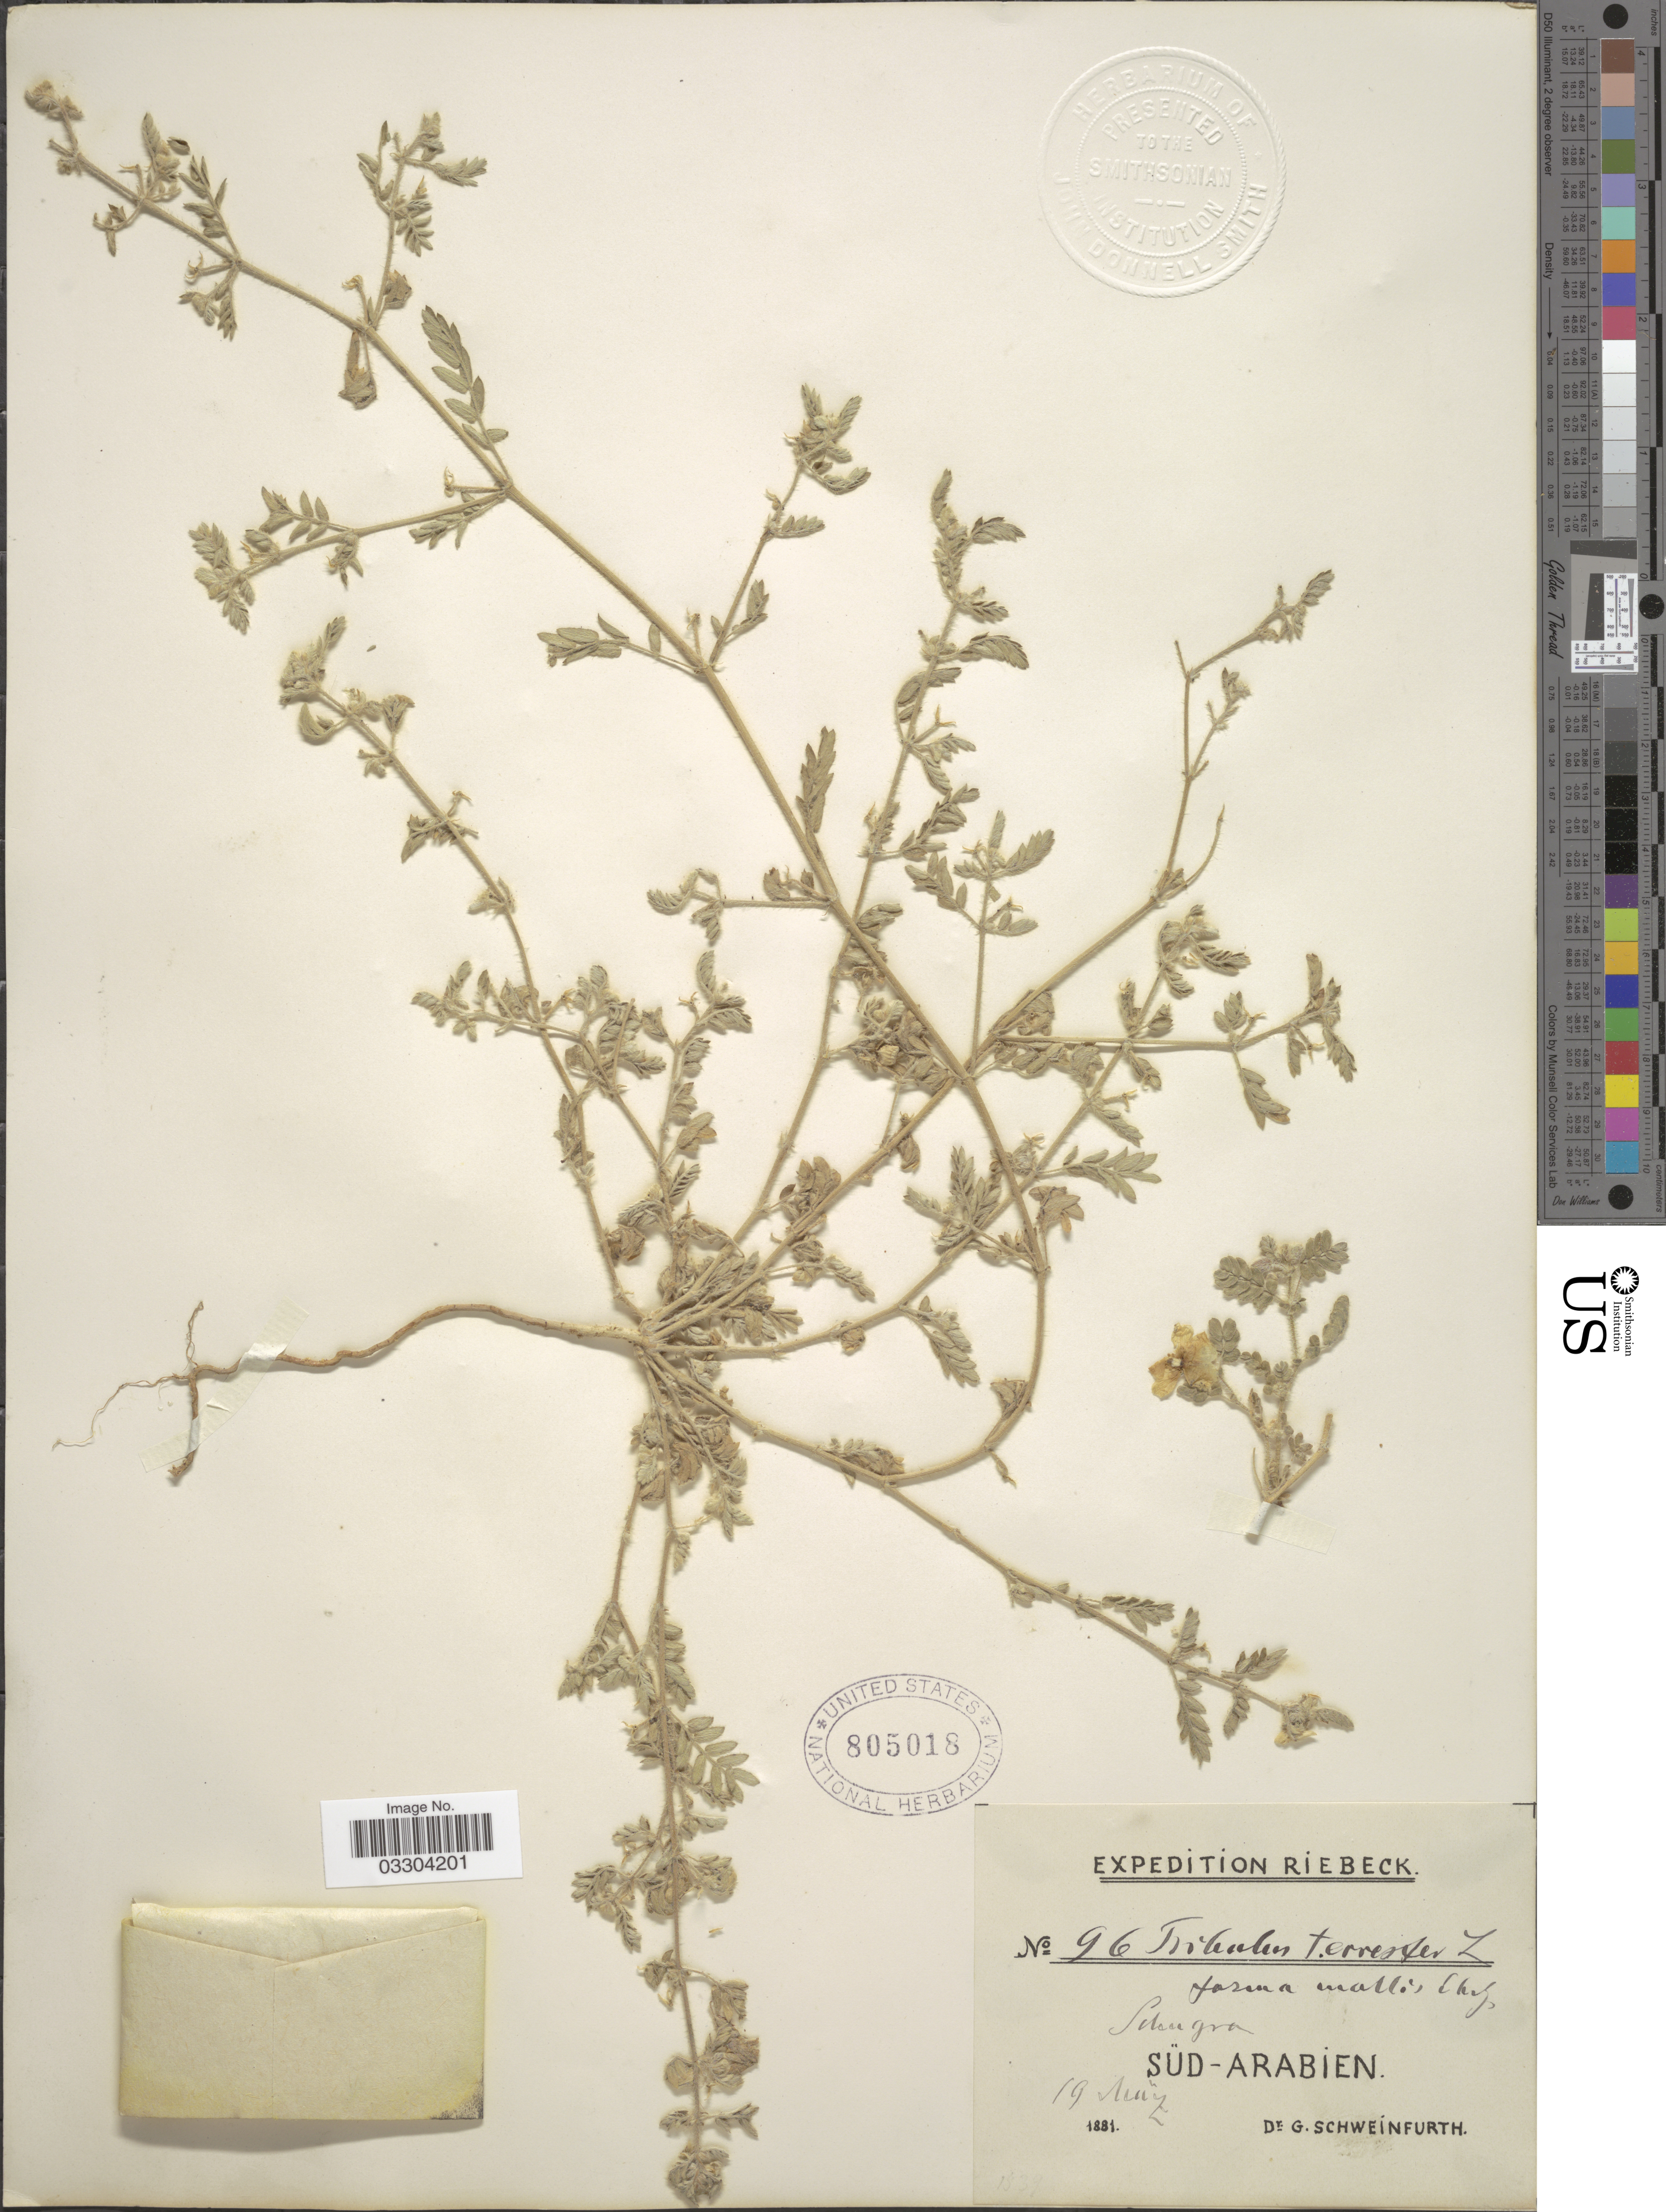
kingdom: Plantae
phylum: Tracheophyta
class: Magnoliopsida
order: Zygophyllales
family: Zygophyllaceae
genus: Tribulus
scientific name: Tribulus terrestris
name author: L.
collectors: G. Schweinfurth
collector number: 96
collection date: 1881-03-19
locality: Süd-Arabien.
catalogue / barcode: US 805018